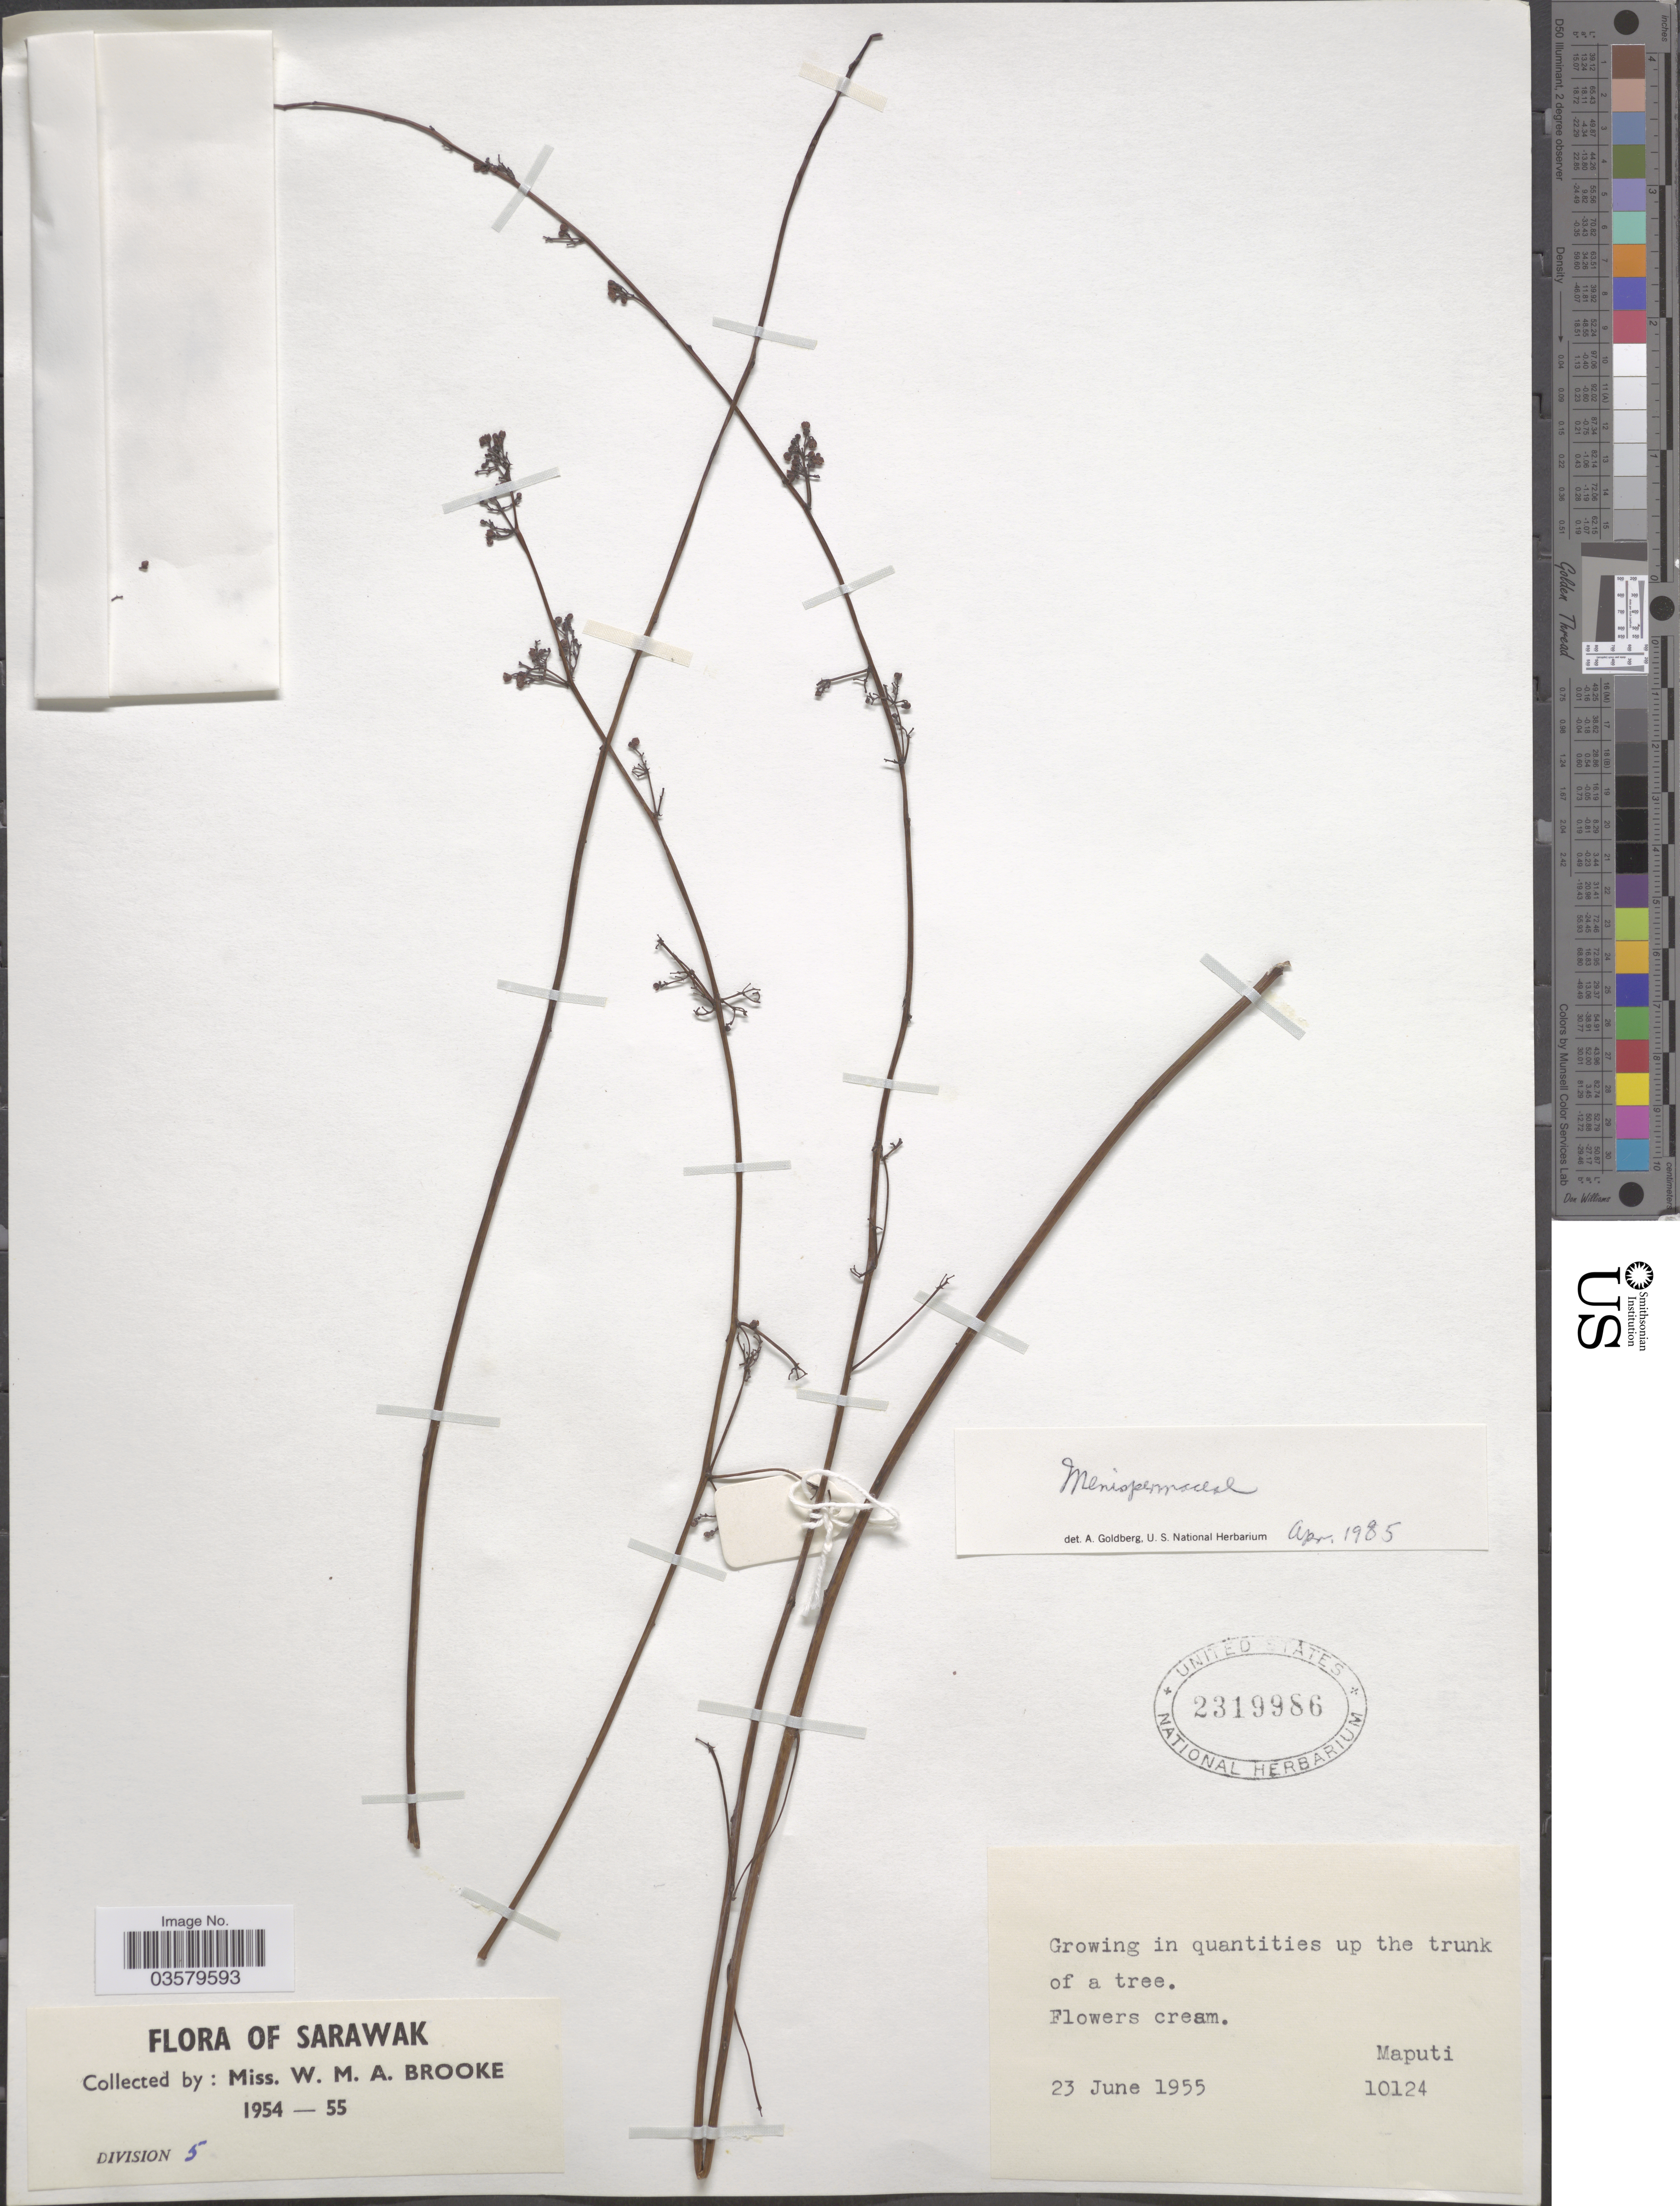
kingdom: Plantae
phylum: Tracheophyta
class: Magnoliopsida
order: Ranunculales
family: Menispermaceae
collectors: W. Brooke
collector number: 10124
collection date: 1955-06-23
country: Malaysia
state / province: Sarawak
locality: Division 5. Maputi.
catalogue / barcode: US 2319986